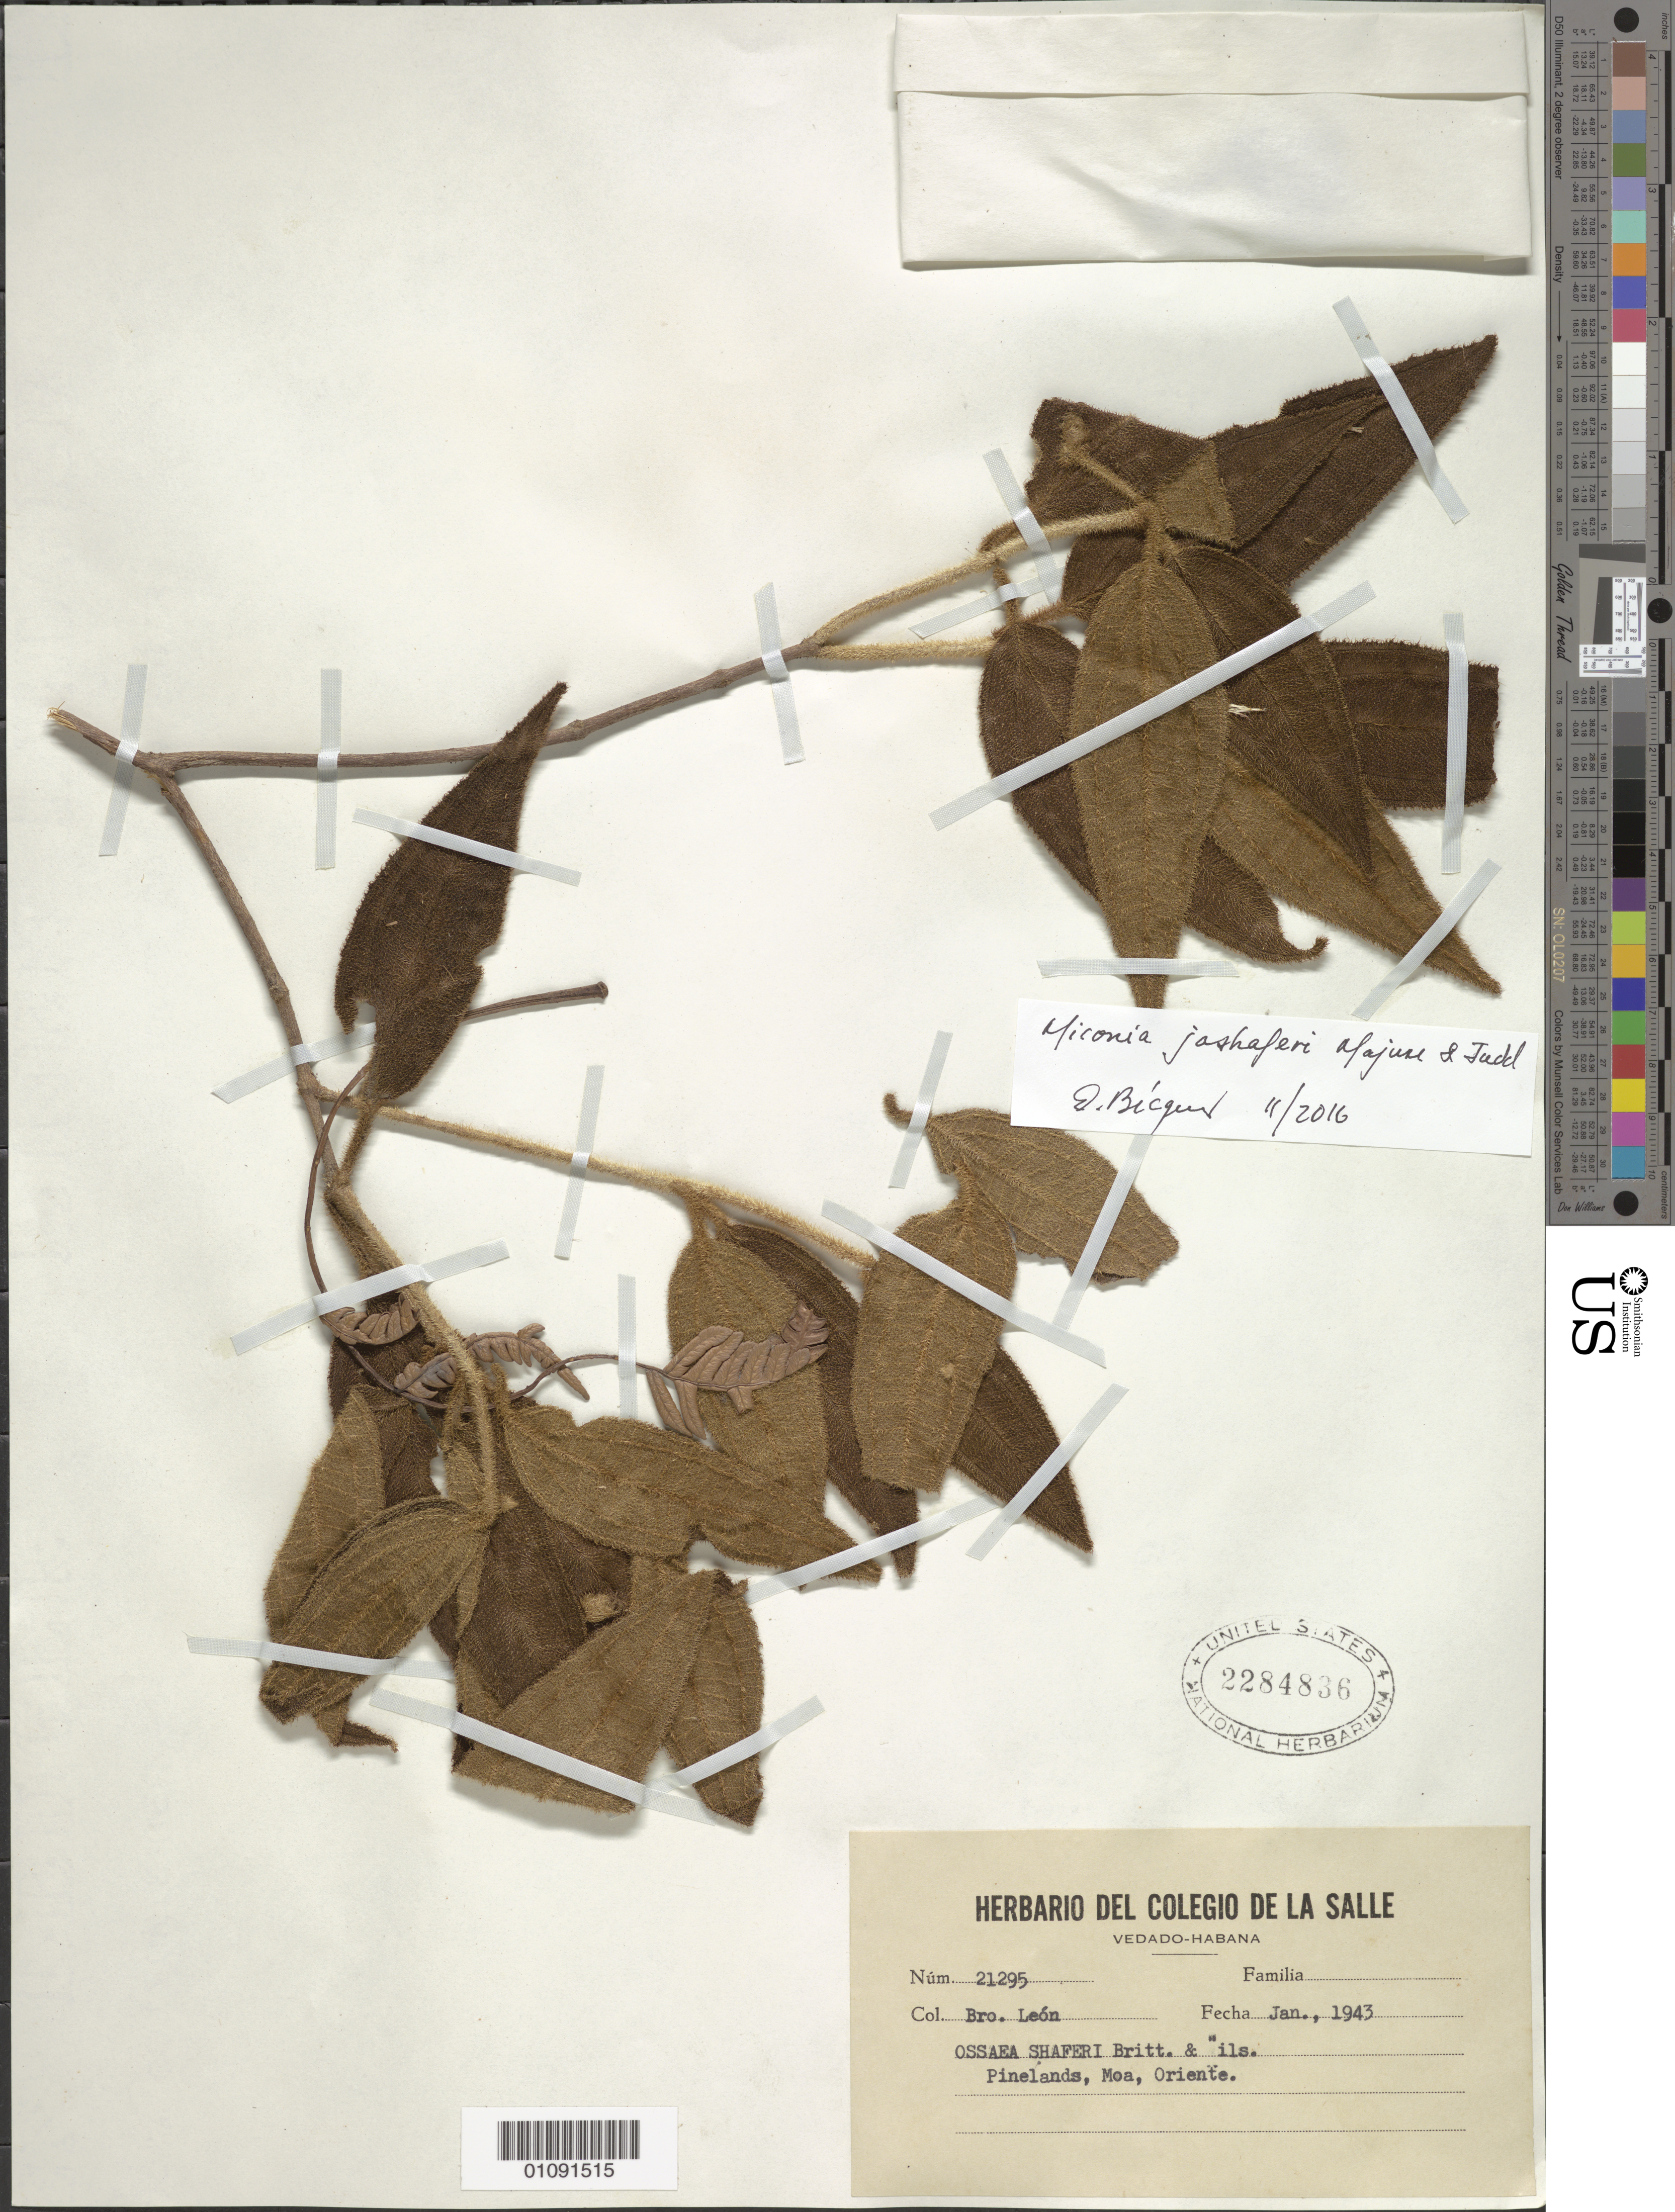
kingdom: Plantae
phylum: Tracheophyta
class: Magnoliopsida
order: Myrtales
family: Melastomataceae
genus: Miconia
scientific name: Miconia jashaferi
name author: Majure & Judd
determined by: Bécquer Granados, E. R.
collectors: Bro. León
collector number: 21295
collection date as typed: Jan 1943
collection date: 1943-01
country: Cuba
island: Cuba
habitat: Pinelands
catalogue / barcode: US 2284836